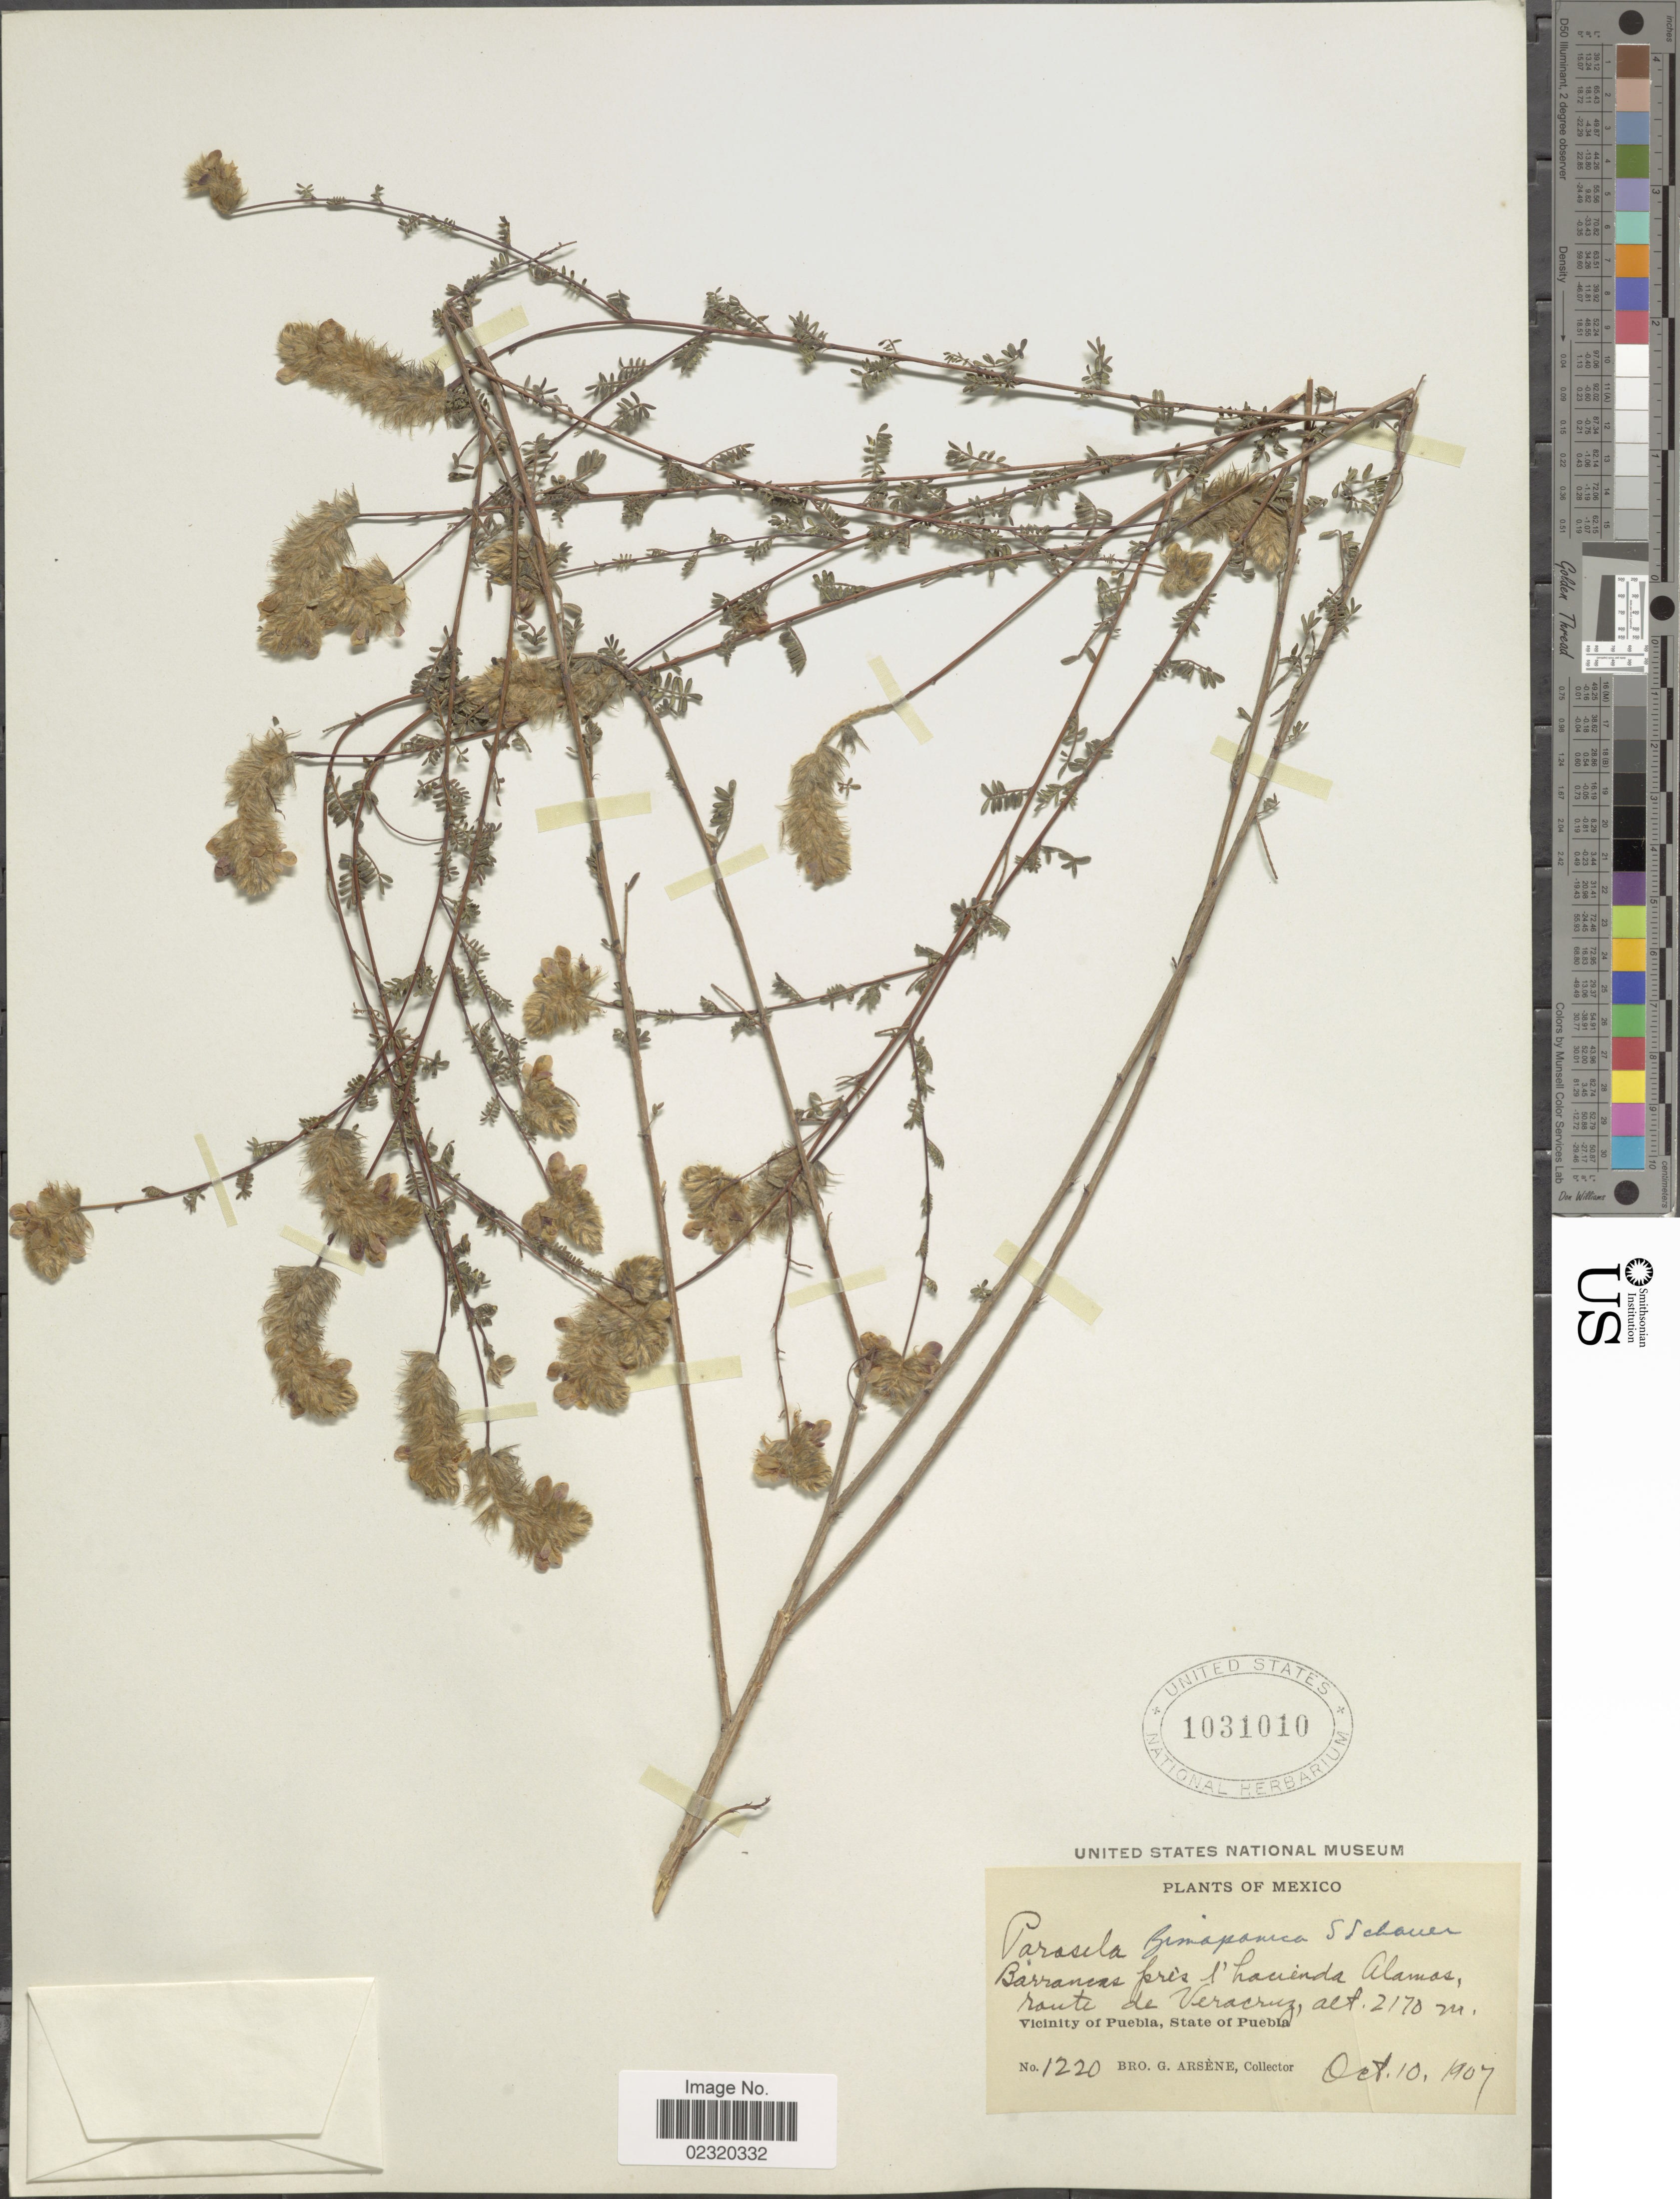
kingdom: Plantae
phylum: Tracheophyta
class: Magnoliopsida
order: Fabales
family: Fabaceae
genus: Dalea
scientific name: Dalea zimapanica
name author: S. Schauer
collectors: Bro. G. Arsène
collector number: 1220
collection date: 1907-10-10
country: Mexico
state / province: Puebla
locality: Barrancas prés l'hacienda Alamos, route de Veracruz, Vicinity of Puebla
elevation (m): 2170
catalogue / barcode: US 1031010